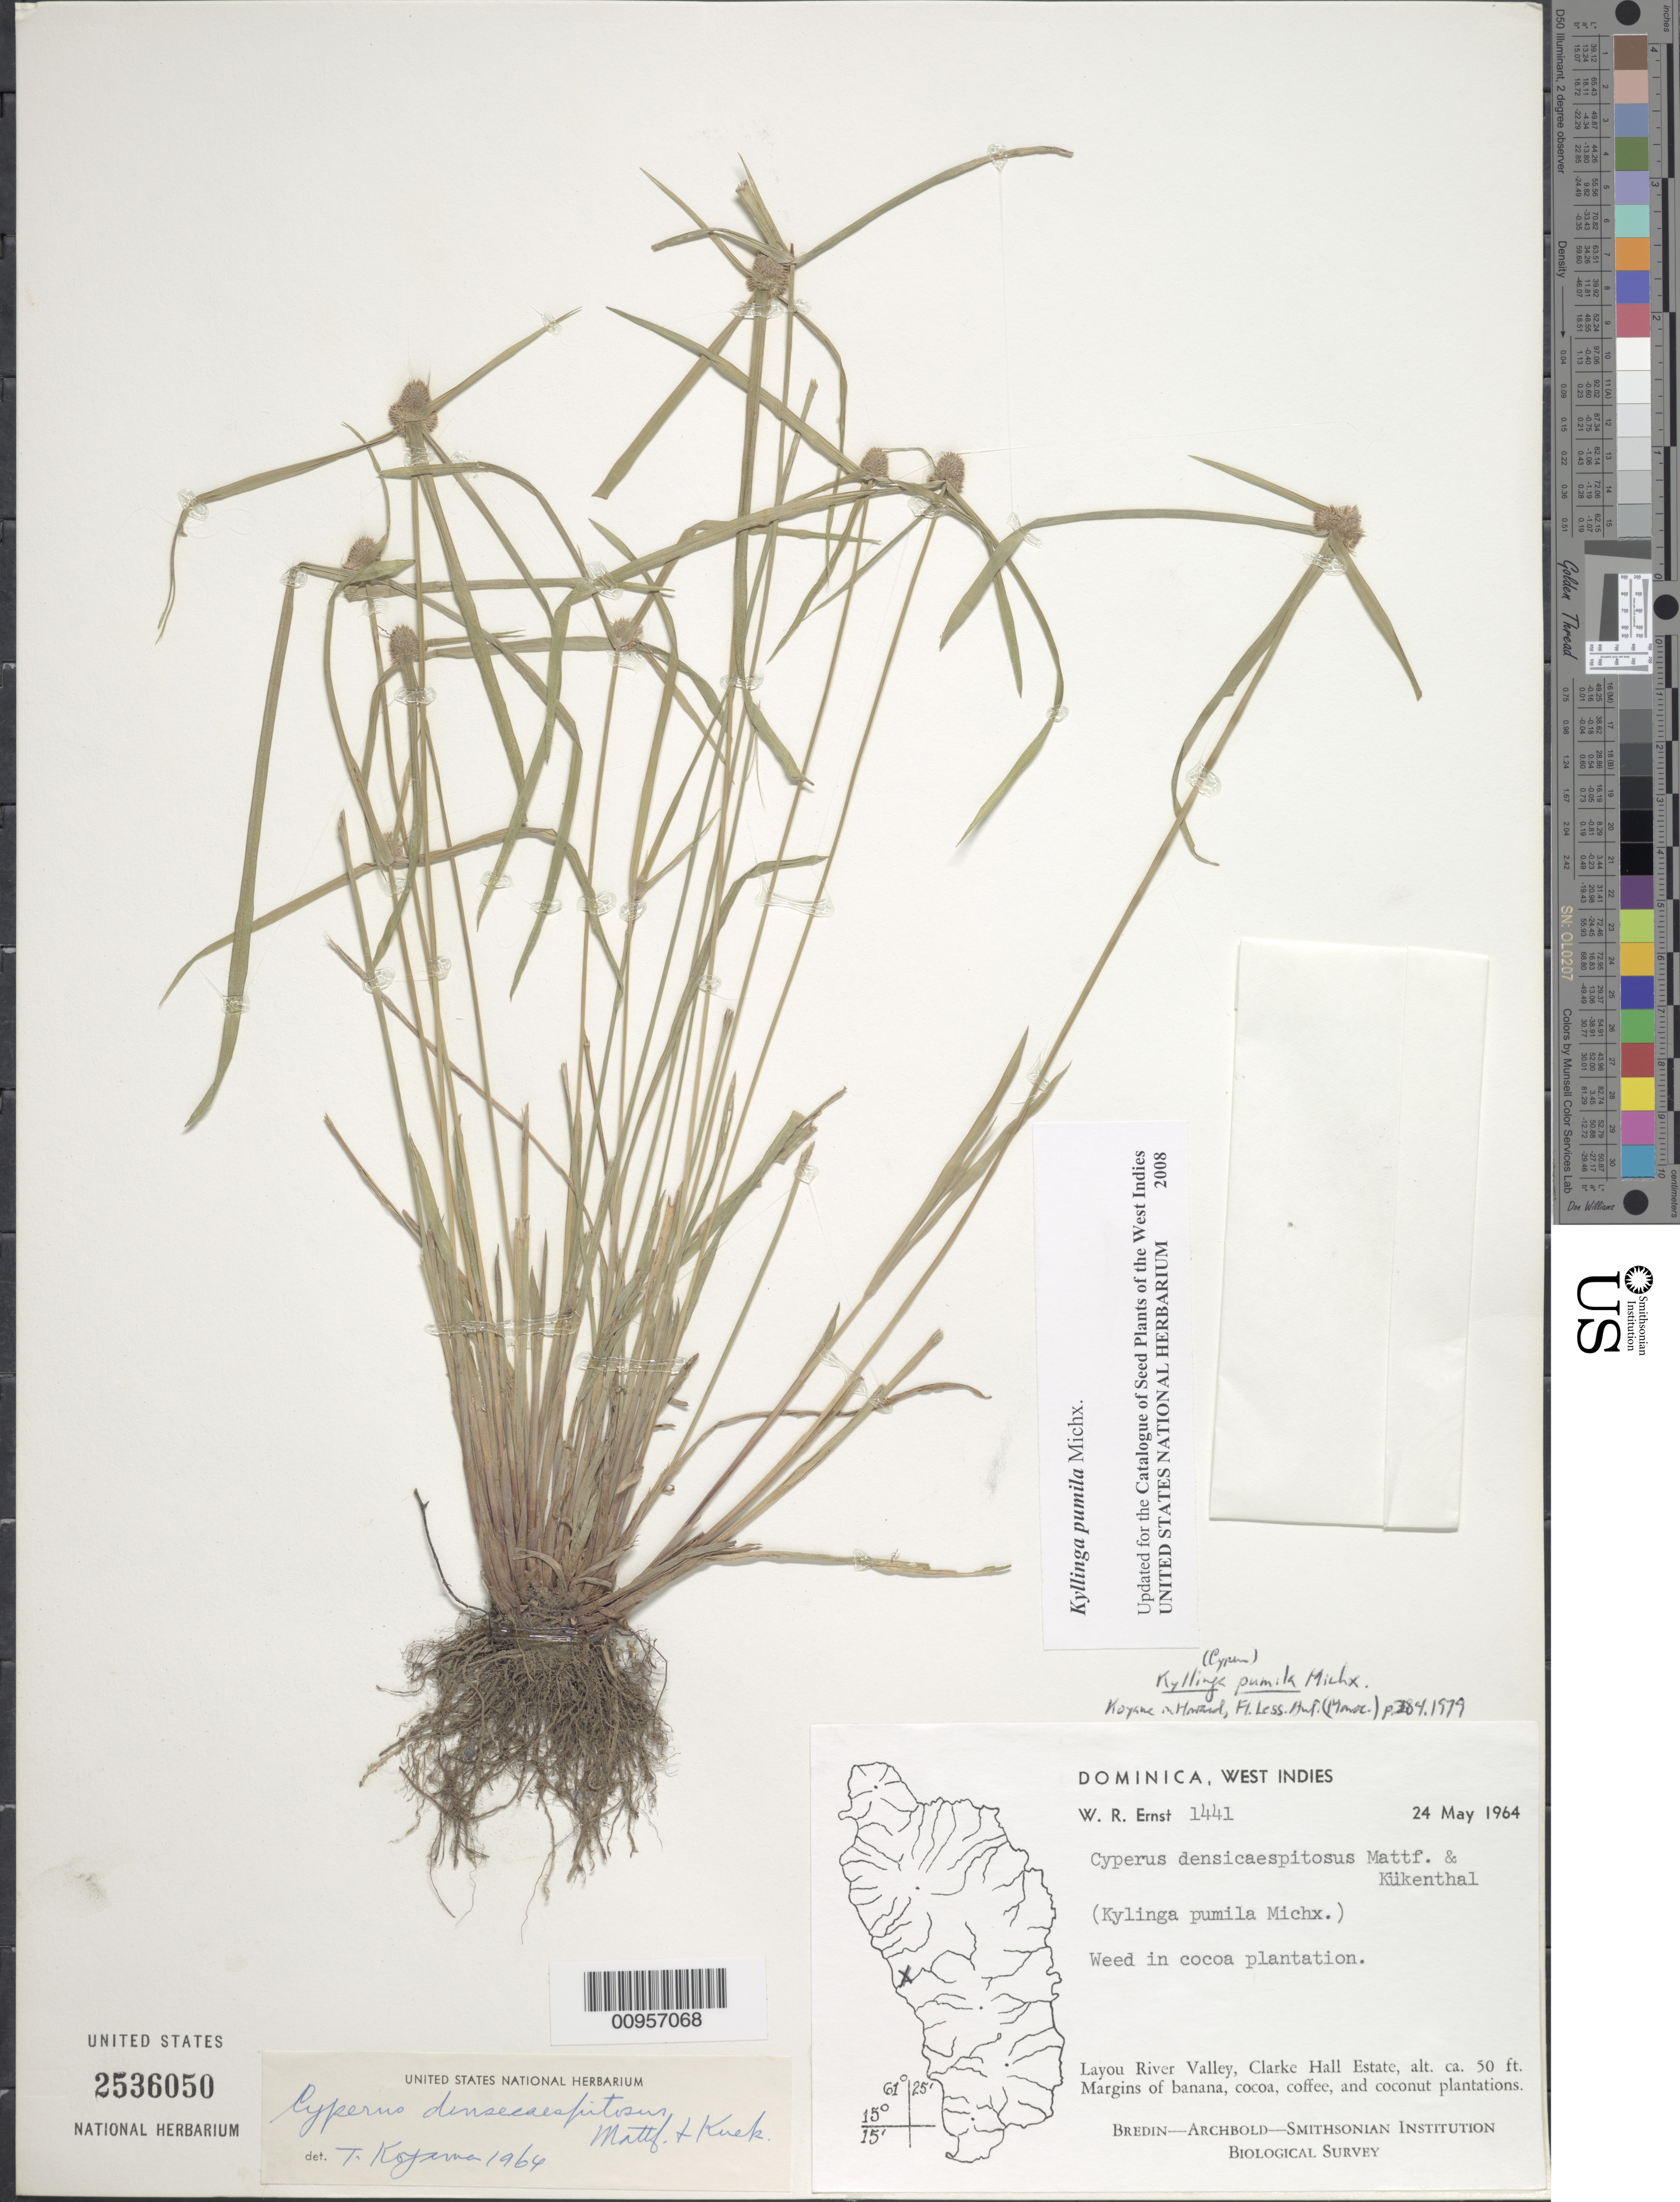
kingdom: Plantae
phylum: Tracheophyta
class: Liliopsida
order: Poales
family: Cyperaceae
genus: Cyperus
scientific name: Cyperus hortensis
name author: (Salzm. ex Steud.) Dorr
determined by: Strong, Mark T., (BOT), Smithsonian Institution - National Museum of Natural History (UNITED STATES)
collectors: W. R. Ernst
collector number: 1441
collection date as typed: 24 May 1964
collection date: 1964-05-24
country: Dominica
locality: Cocoa plantation, Layou River Valley, Clarke Hall Estate; margins of banana, cocoa, coffee and coconut plantations.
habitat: Cocoa plantation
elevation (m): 15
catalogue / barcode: US 2536050